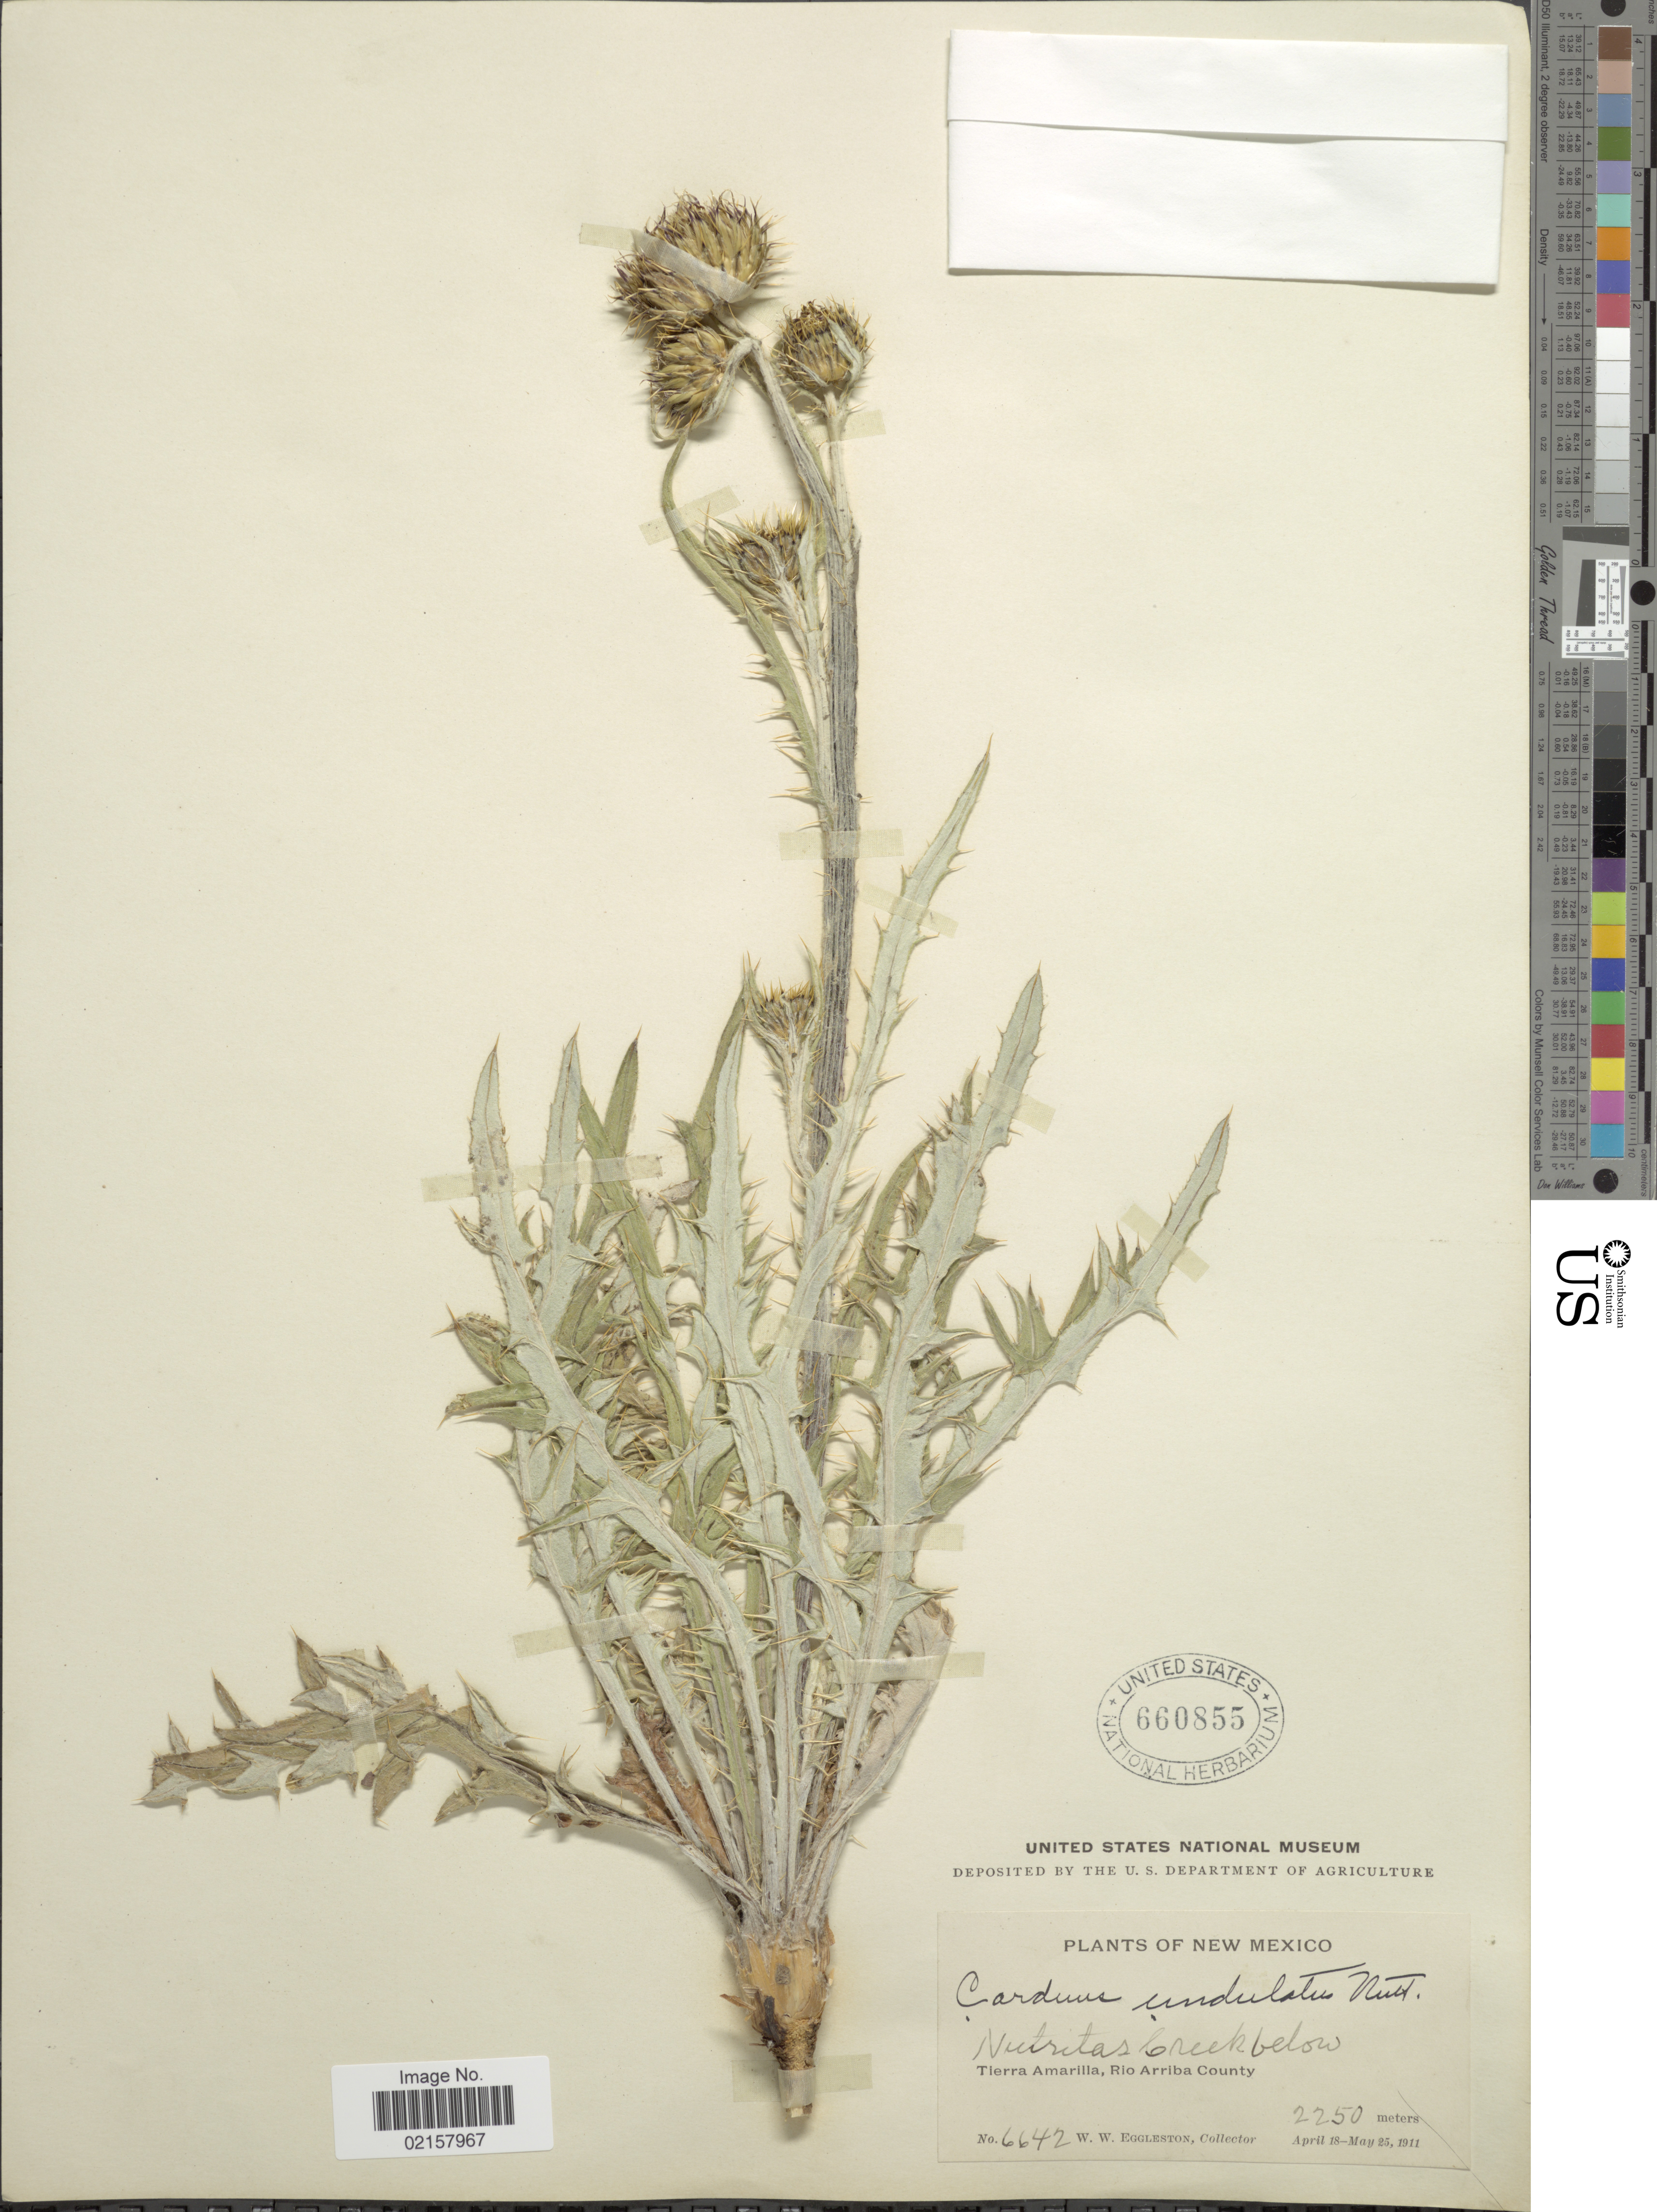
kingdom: Plantae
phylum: Tracheophyta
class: Magnoliopsida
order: Asterales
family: Asteraceae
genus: Cirsium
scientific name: Cirsium undulatum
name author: (Nutt.) Spreng.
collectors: W. W. Eggleston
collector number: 6642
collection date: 1911-04-18/1911-05-25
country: United States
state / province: New Mexico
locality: Nutritas Creek below Tierra Amarilla, Rio Arriba County.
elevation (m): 2250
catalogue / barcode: US 660855